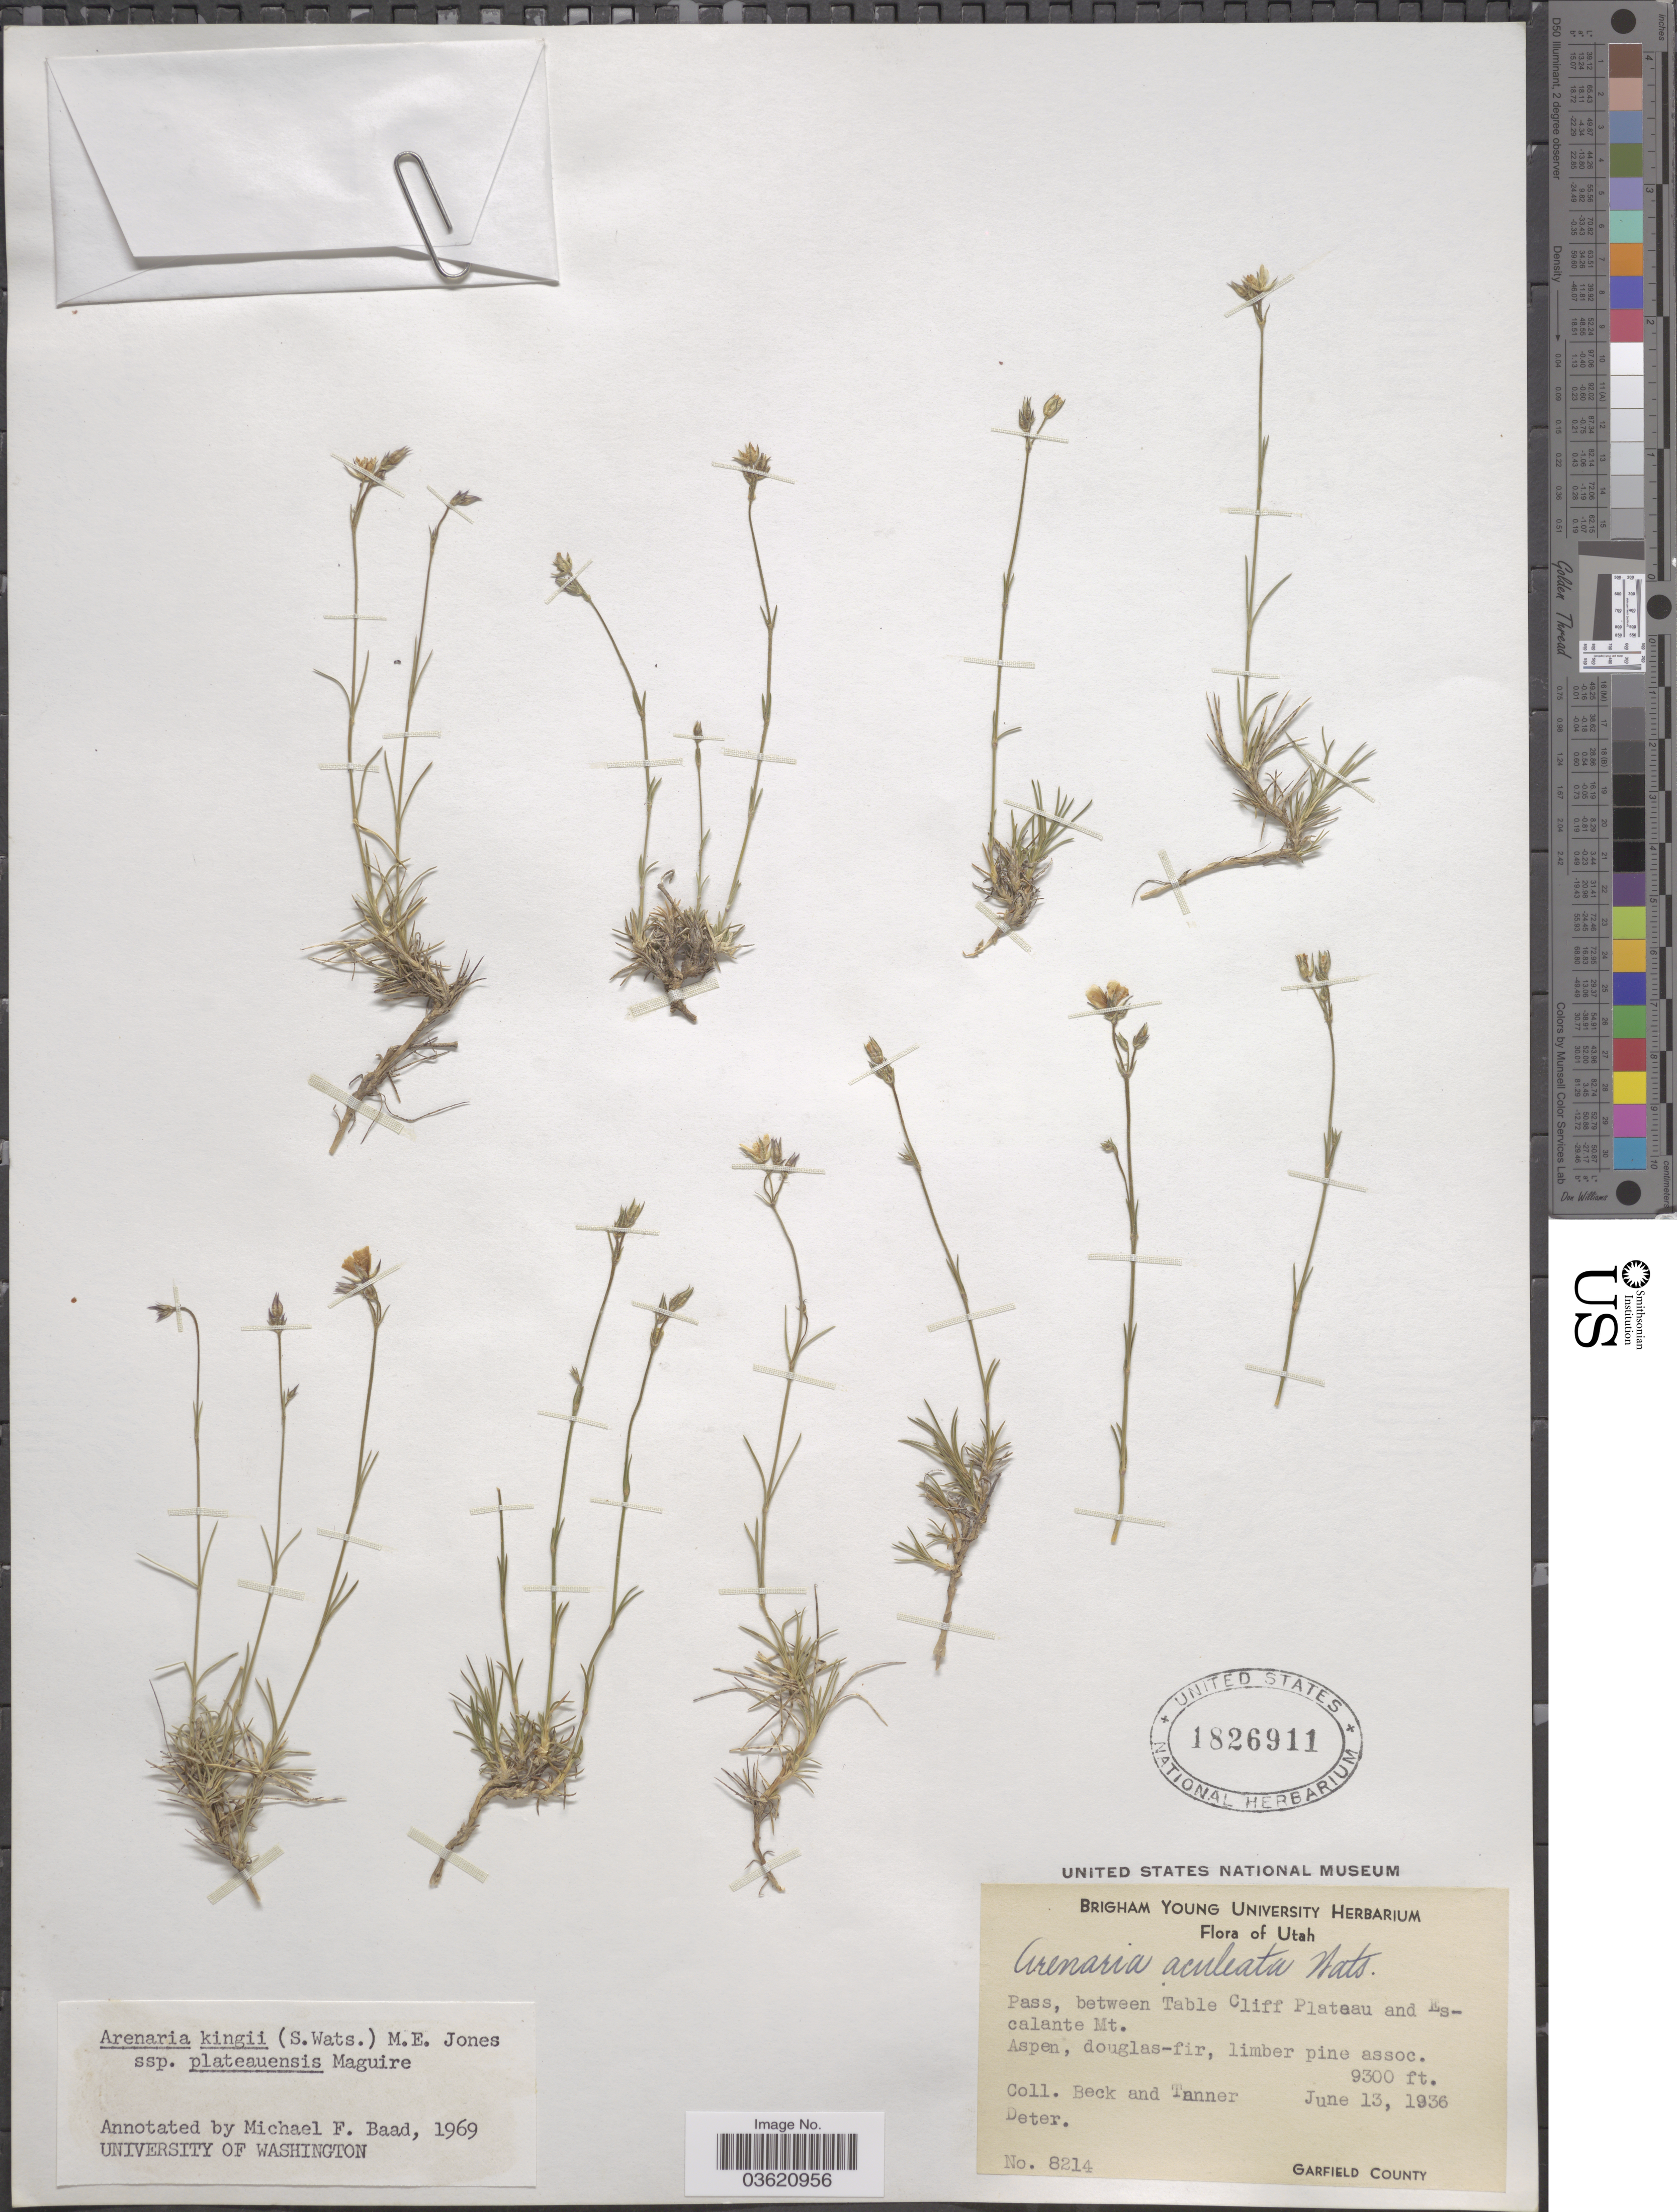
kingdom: Plantae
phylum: Tracheophyta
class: Magnoliopsida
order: Caryophyllales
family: Caryophyllaceae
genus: Eremogone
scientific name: Eremogone fendleri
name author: (A. Gray) Ikonn.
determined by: U.S. National Herbarium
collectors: -- Beck & -. Tanner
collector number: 8214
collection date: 1936-06-13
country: United States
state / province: Utah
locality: Pass, between Table Cliff Plateau and Escalante Mt.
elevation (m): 2835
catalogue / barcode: US 1826911